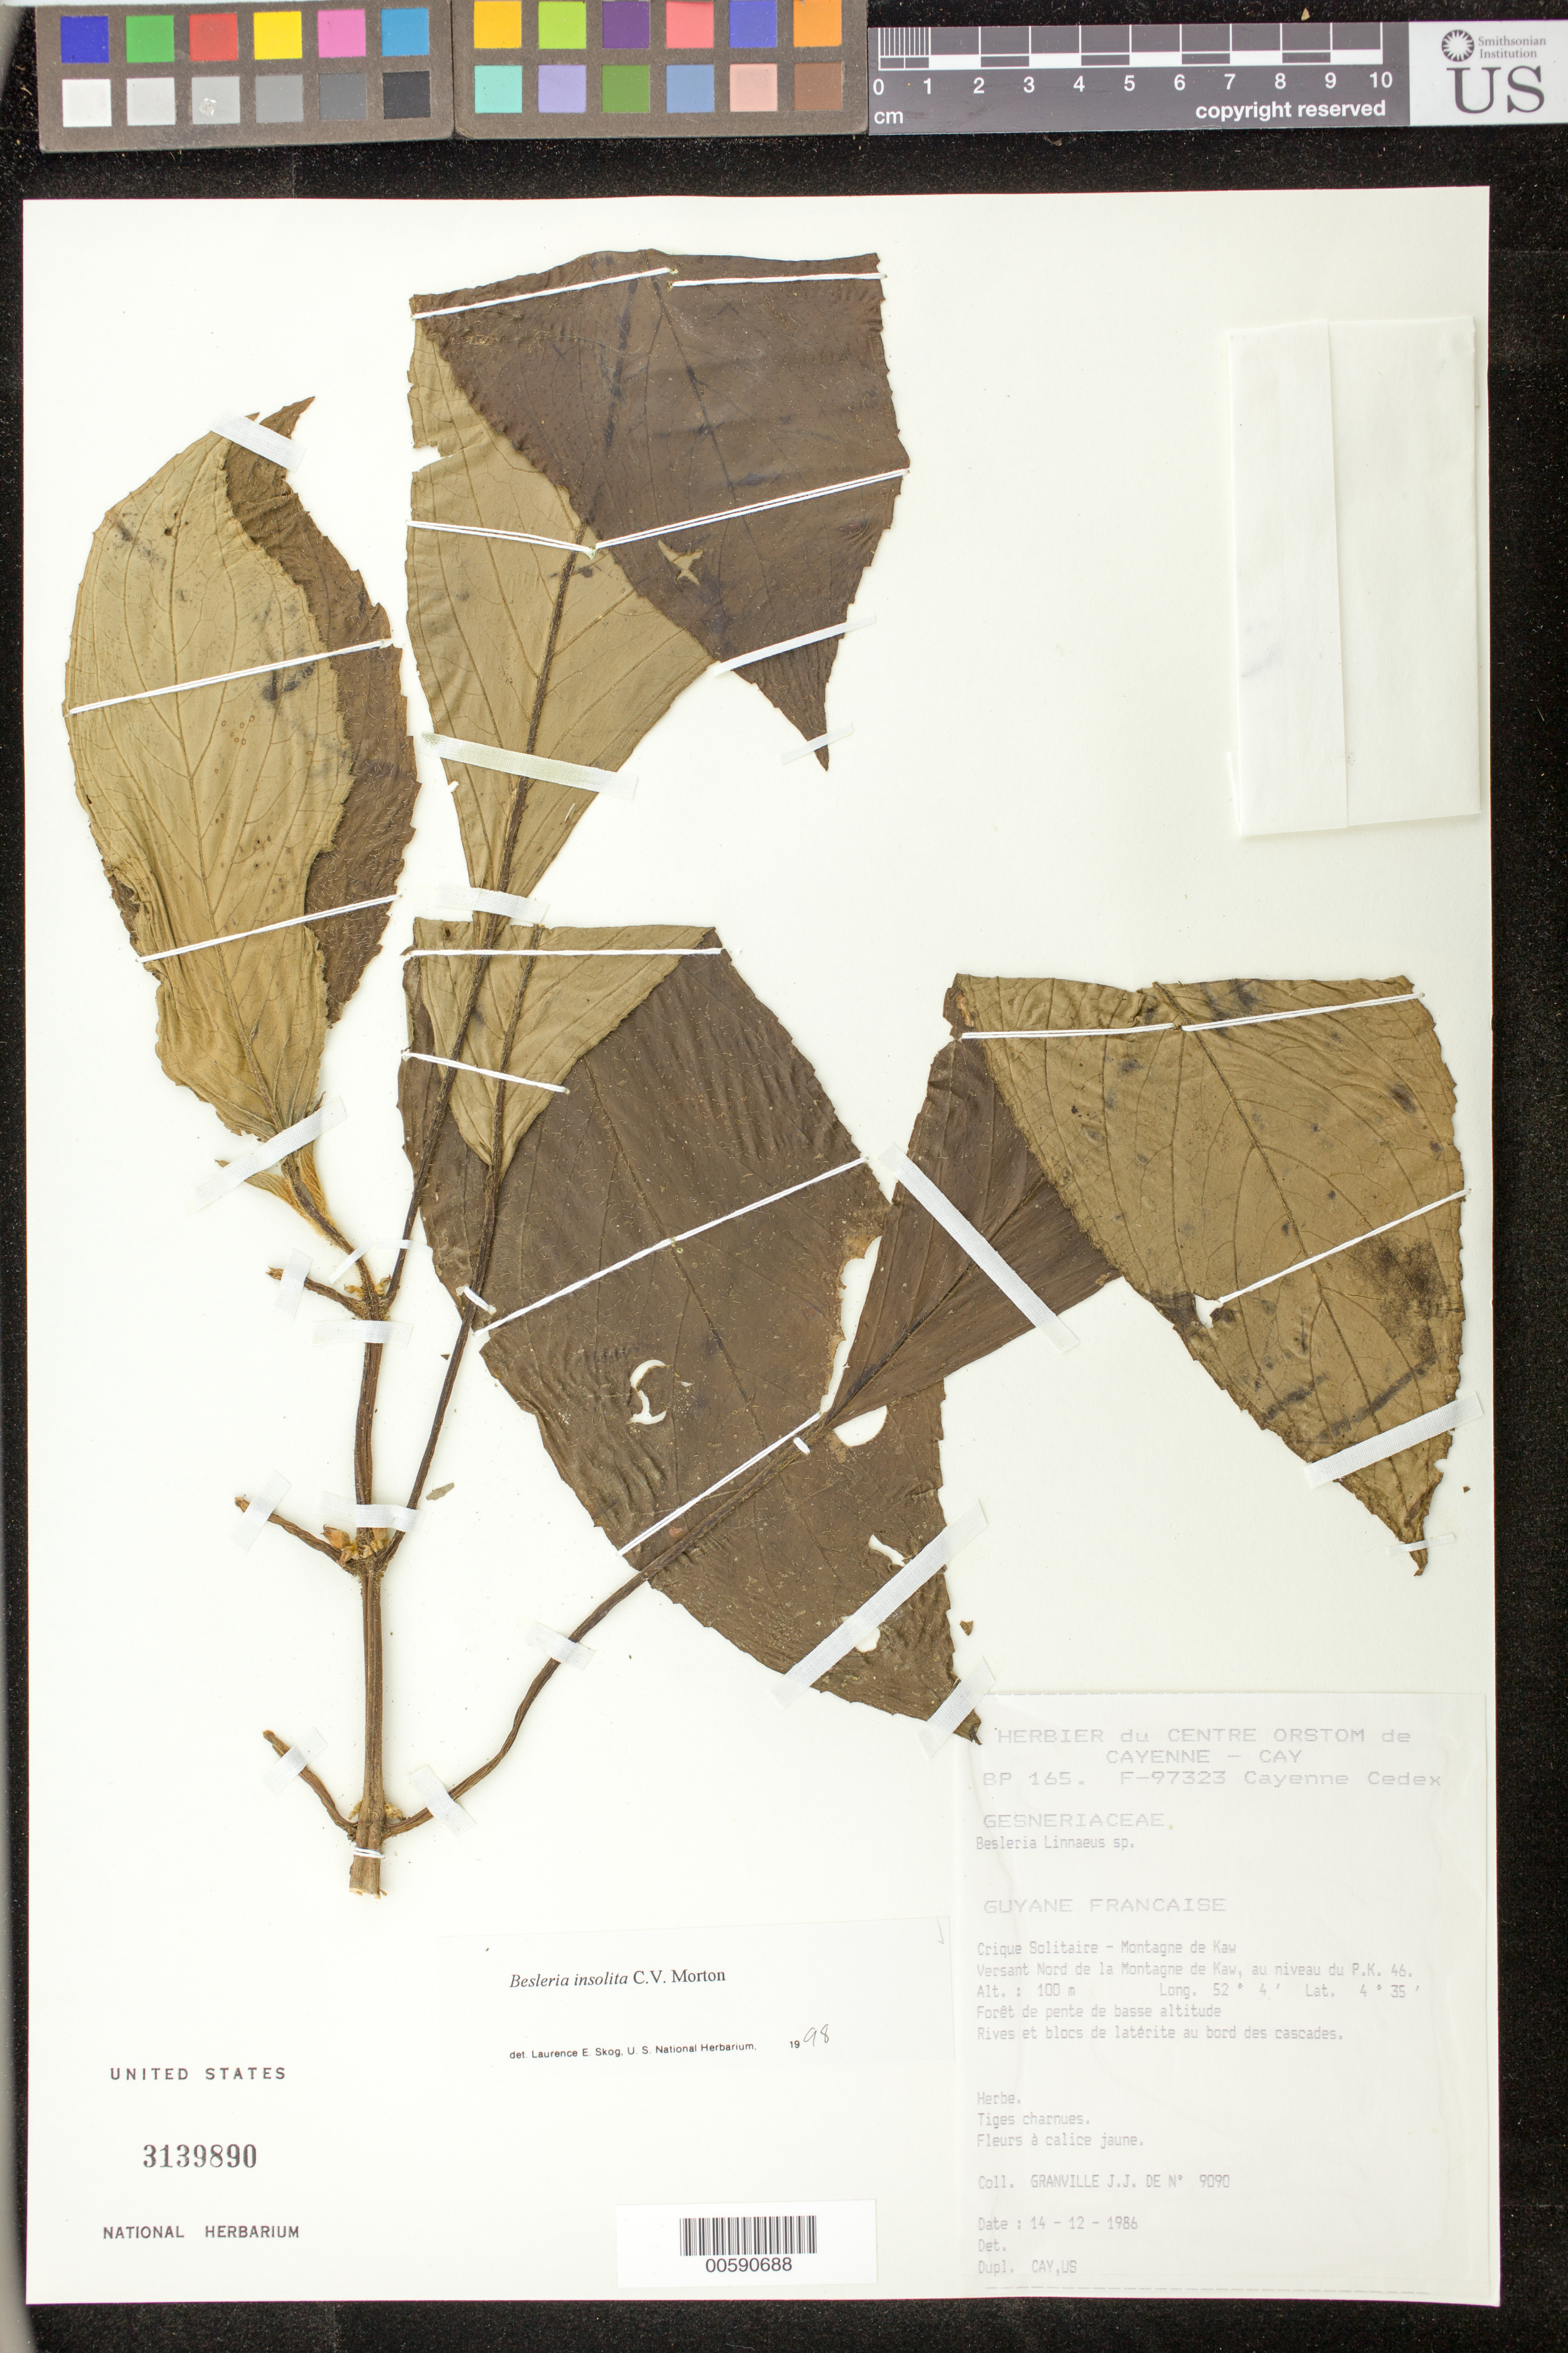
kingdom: Plantae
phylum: Tracheophyta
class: Magnoliopsida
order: Lamiales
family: Gesneriaceae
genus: Besleria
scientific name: Besleria insolita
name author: C.V. Morton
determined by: Skog, Laurence E.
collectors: J.-J. de Granville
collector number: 9090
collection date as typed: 14 Dec 1986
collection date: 1986-12-14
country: French Guiana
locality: Crique Solitaire, Montagne de Kaw; versant Nord de la Montagne de Kaw, au niveau du P.K. 46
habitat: Forêt de pente de basse altitude; rives et blocs de latérite au bord des cascades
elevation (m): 100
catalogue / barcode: US 3139890